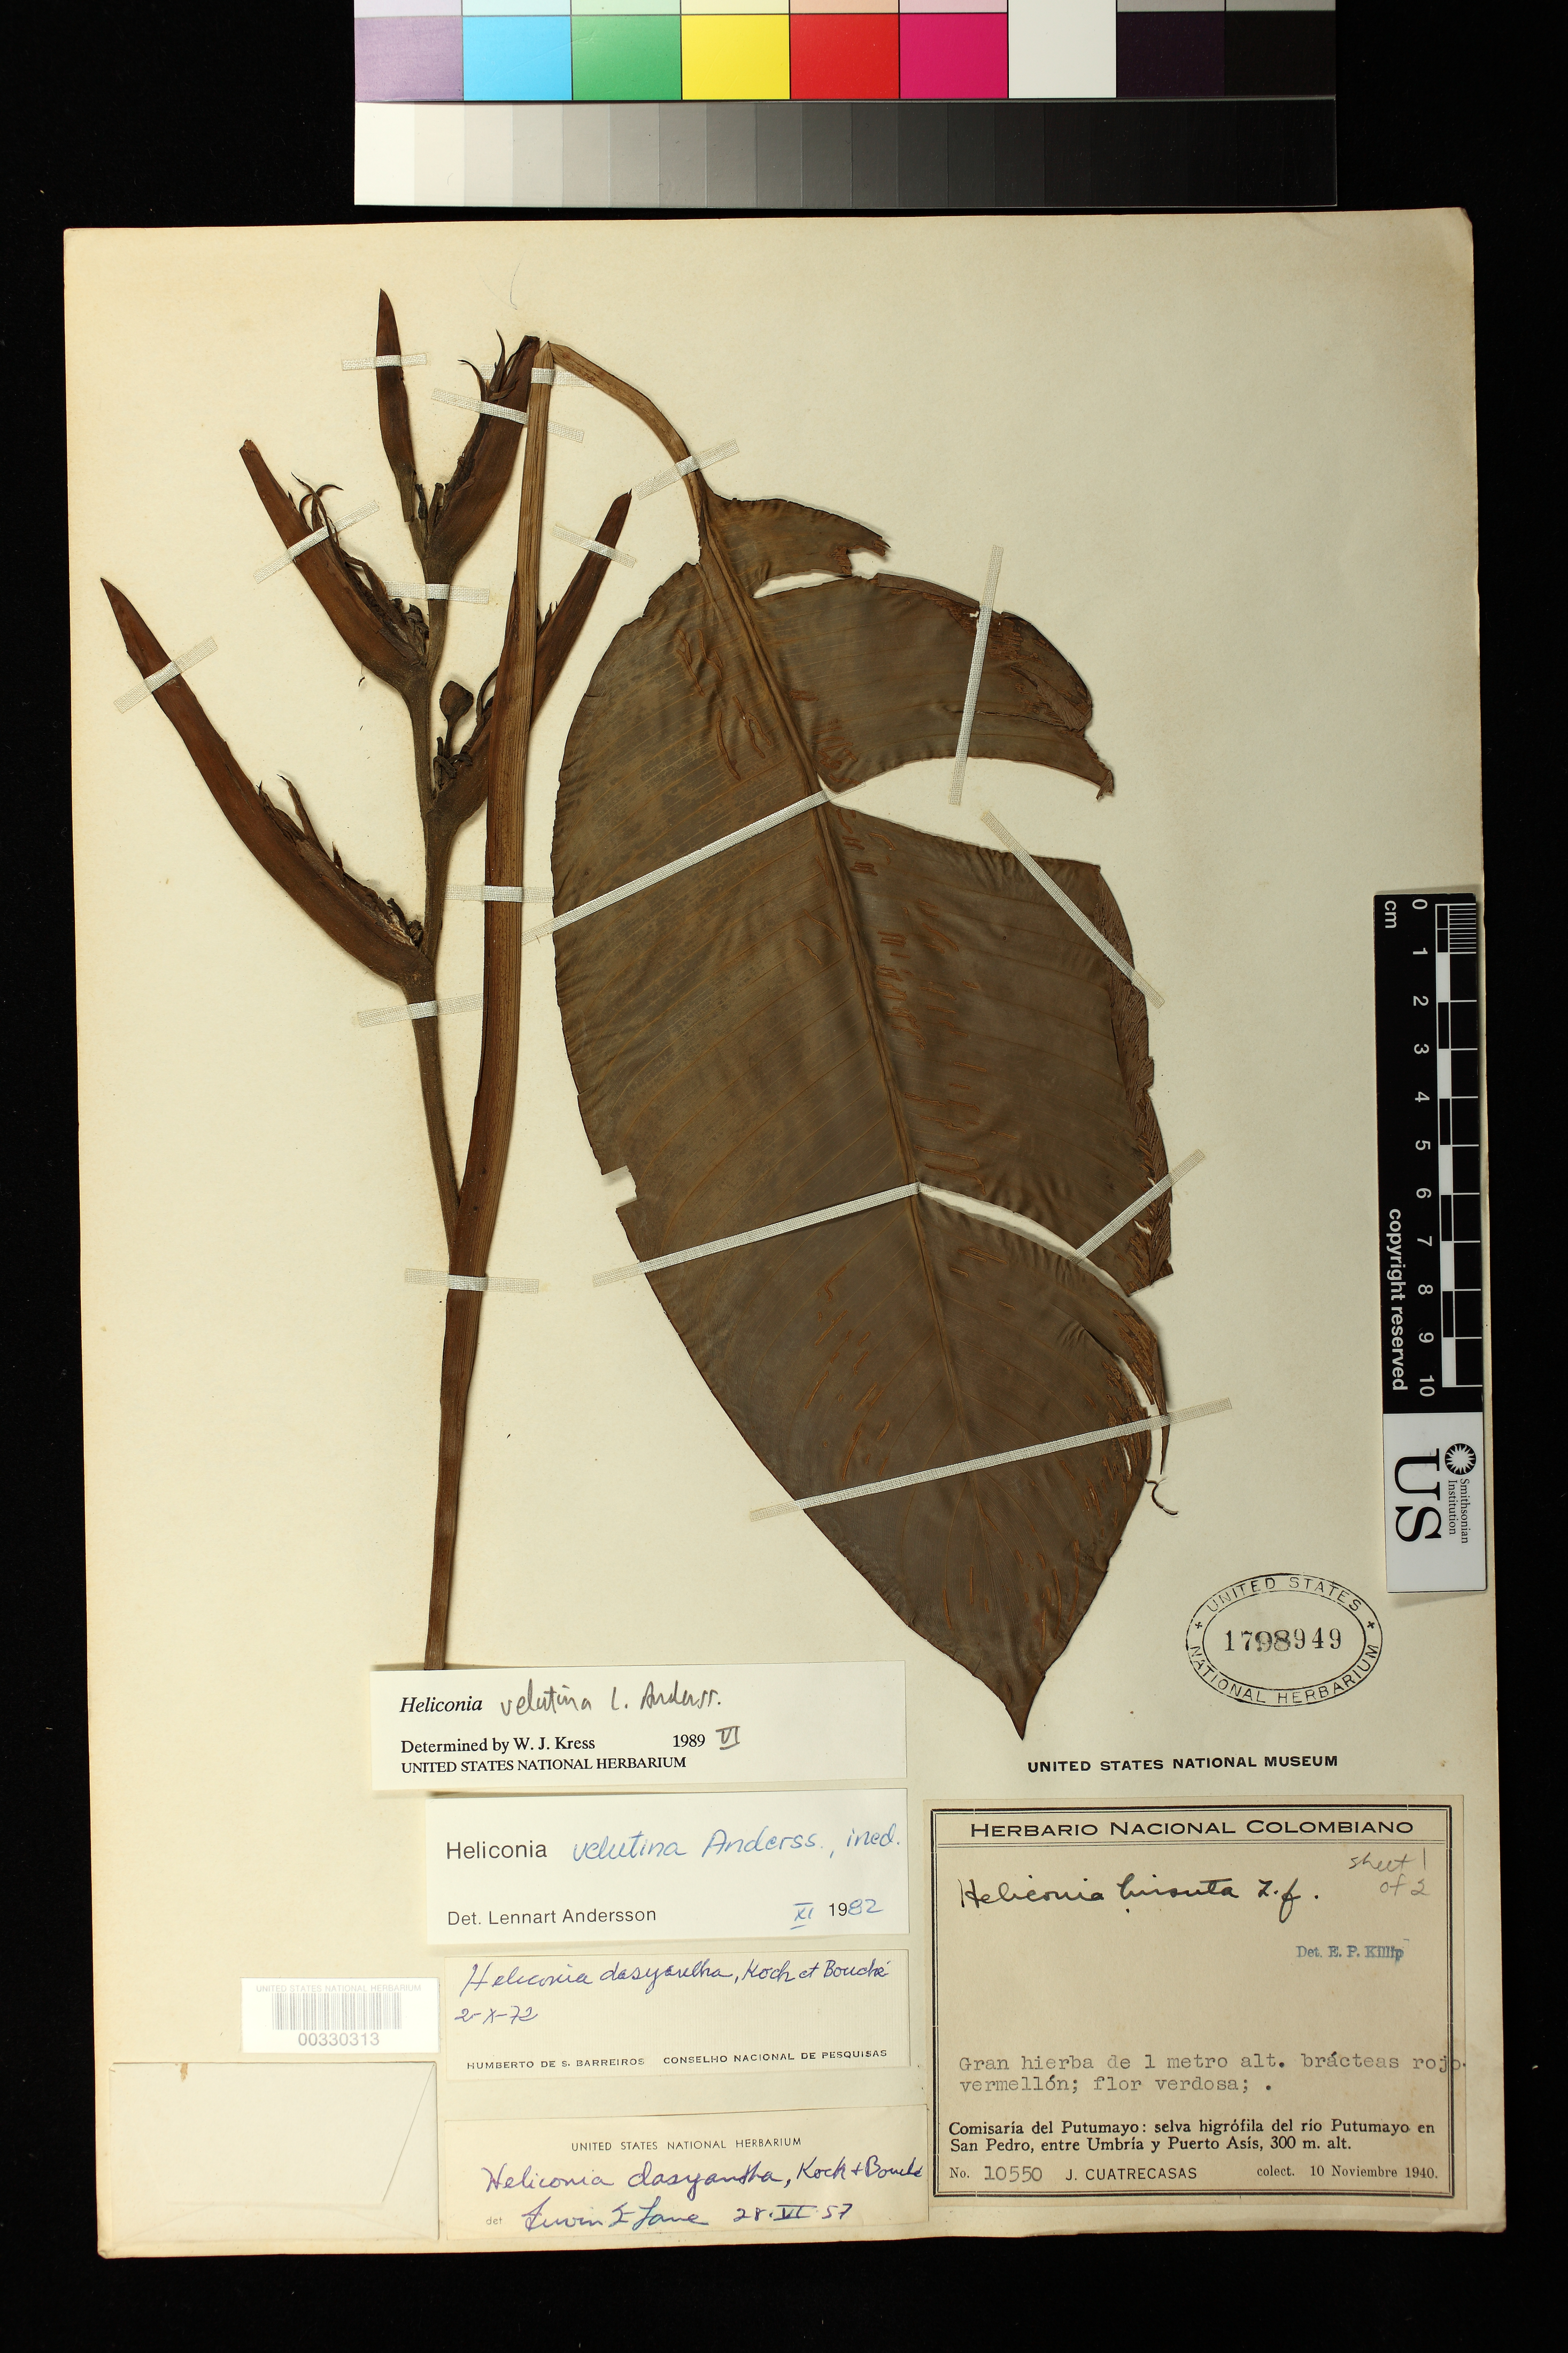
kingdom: Plantae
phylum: Tracheophyta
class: Liliopsida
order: Zingiberales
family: Heliconiaceae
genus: Heliconia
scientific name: Heliconia velutina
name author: L. Andersson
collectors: J. Cuatrecasas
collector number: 10550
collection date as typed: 10 Nov 1940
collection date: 1940-11-10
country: Colombia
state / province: Putumayo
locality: Rio Putumayo in San Pedro, between Umbria and Puerto Asis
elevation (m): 300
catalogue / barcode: US 1798949